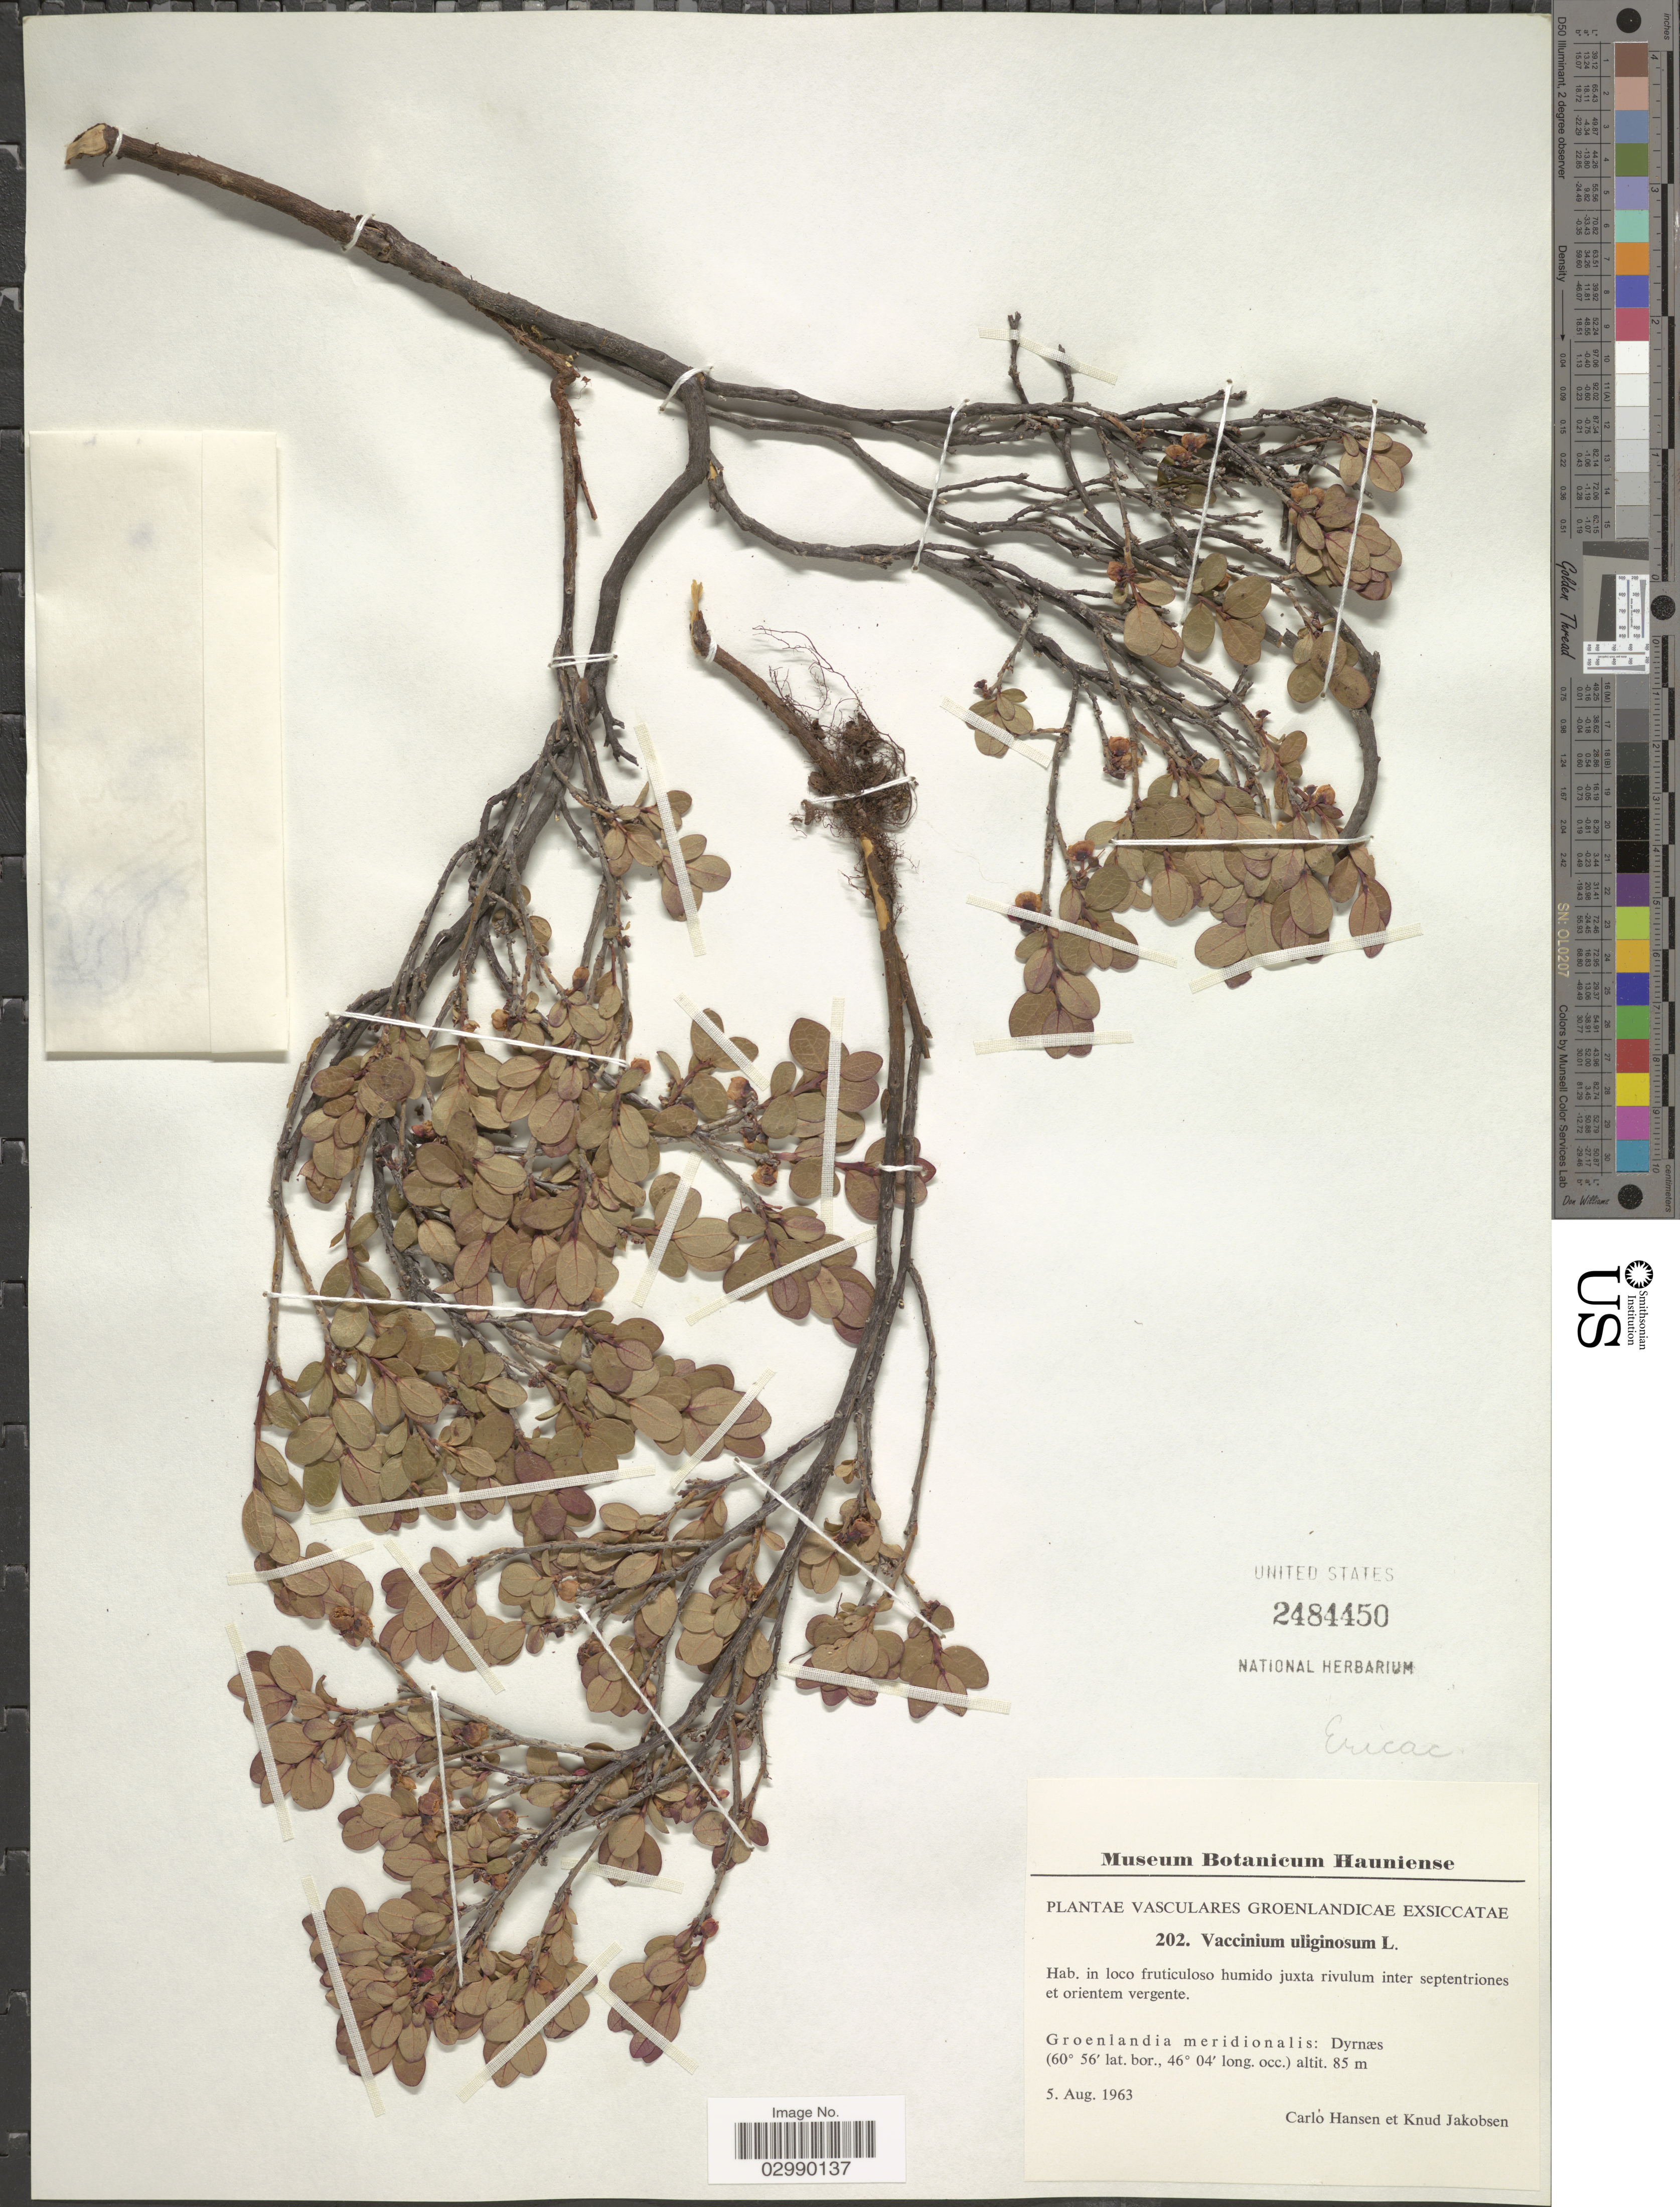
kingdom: Plantae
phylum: Tracheophyta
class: Magnoliopsida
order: Ericales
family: Ericaceae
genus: Vaccinium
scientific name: Vaccinium uliginosum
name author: L.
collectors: C. Hansen & K. Jakobsen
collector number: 202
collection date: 1963-08-05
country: Greenland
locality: Groenlandica meridionalis: Dyrnæs.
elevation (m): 85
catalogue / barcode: US 2484450